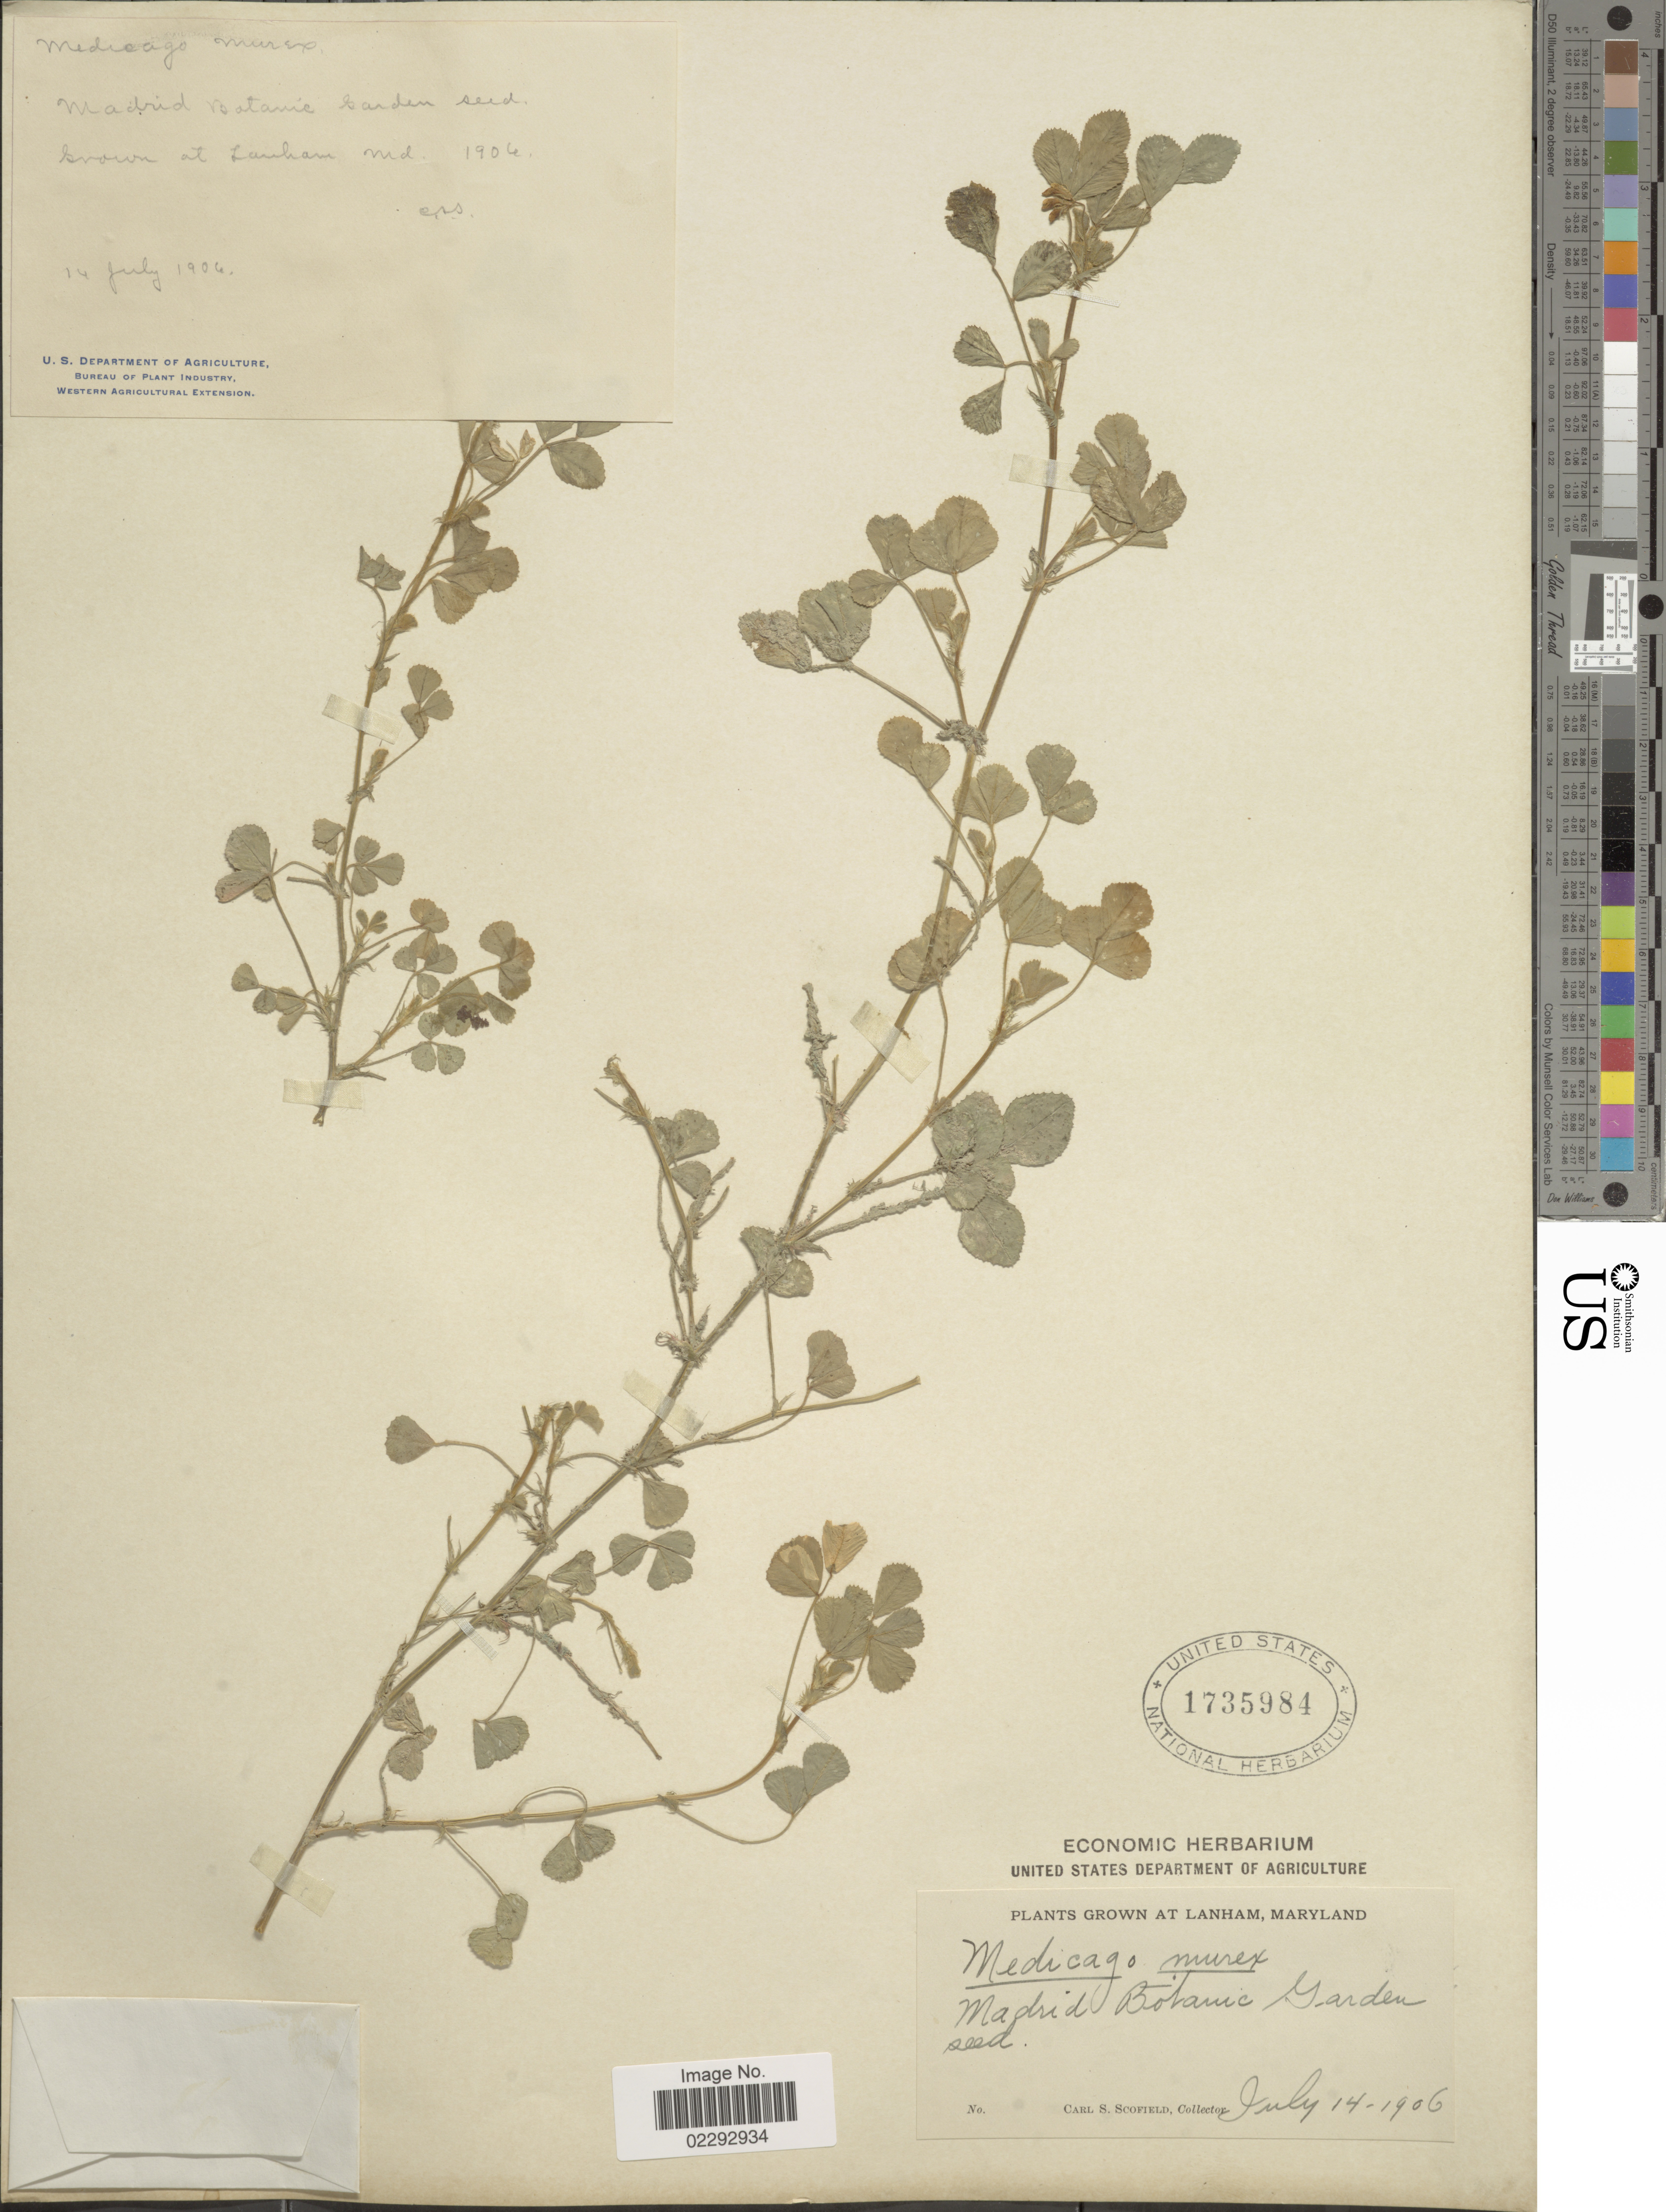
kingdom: Plantae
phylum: Tracheophyta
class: Magnoliopsida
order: Fabales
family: Fabaceae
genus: Medicago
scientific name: Medicago murex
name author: Willd.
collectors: C. Scofield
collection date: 1906-07-14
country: United States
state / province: Maryland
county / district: Prince George's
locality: At Lanham, Maryland.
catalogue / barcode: US 1735984